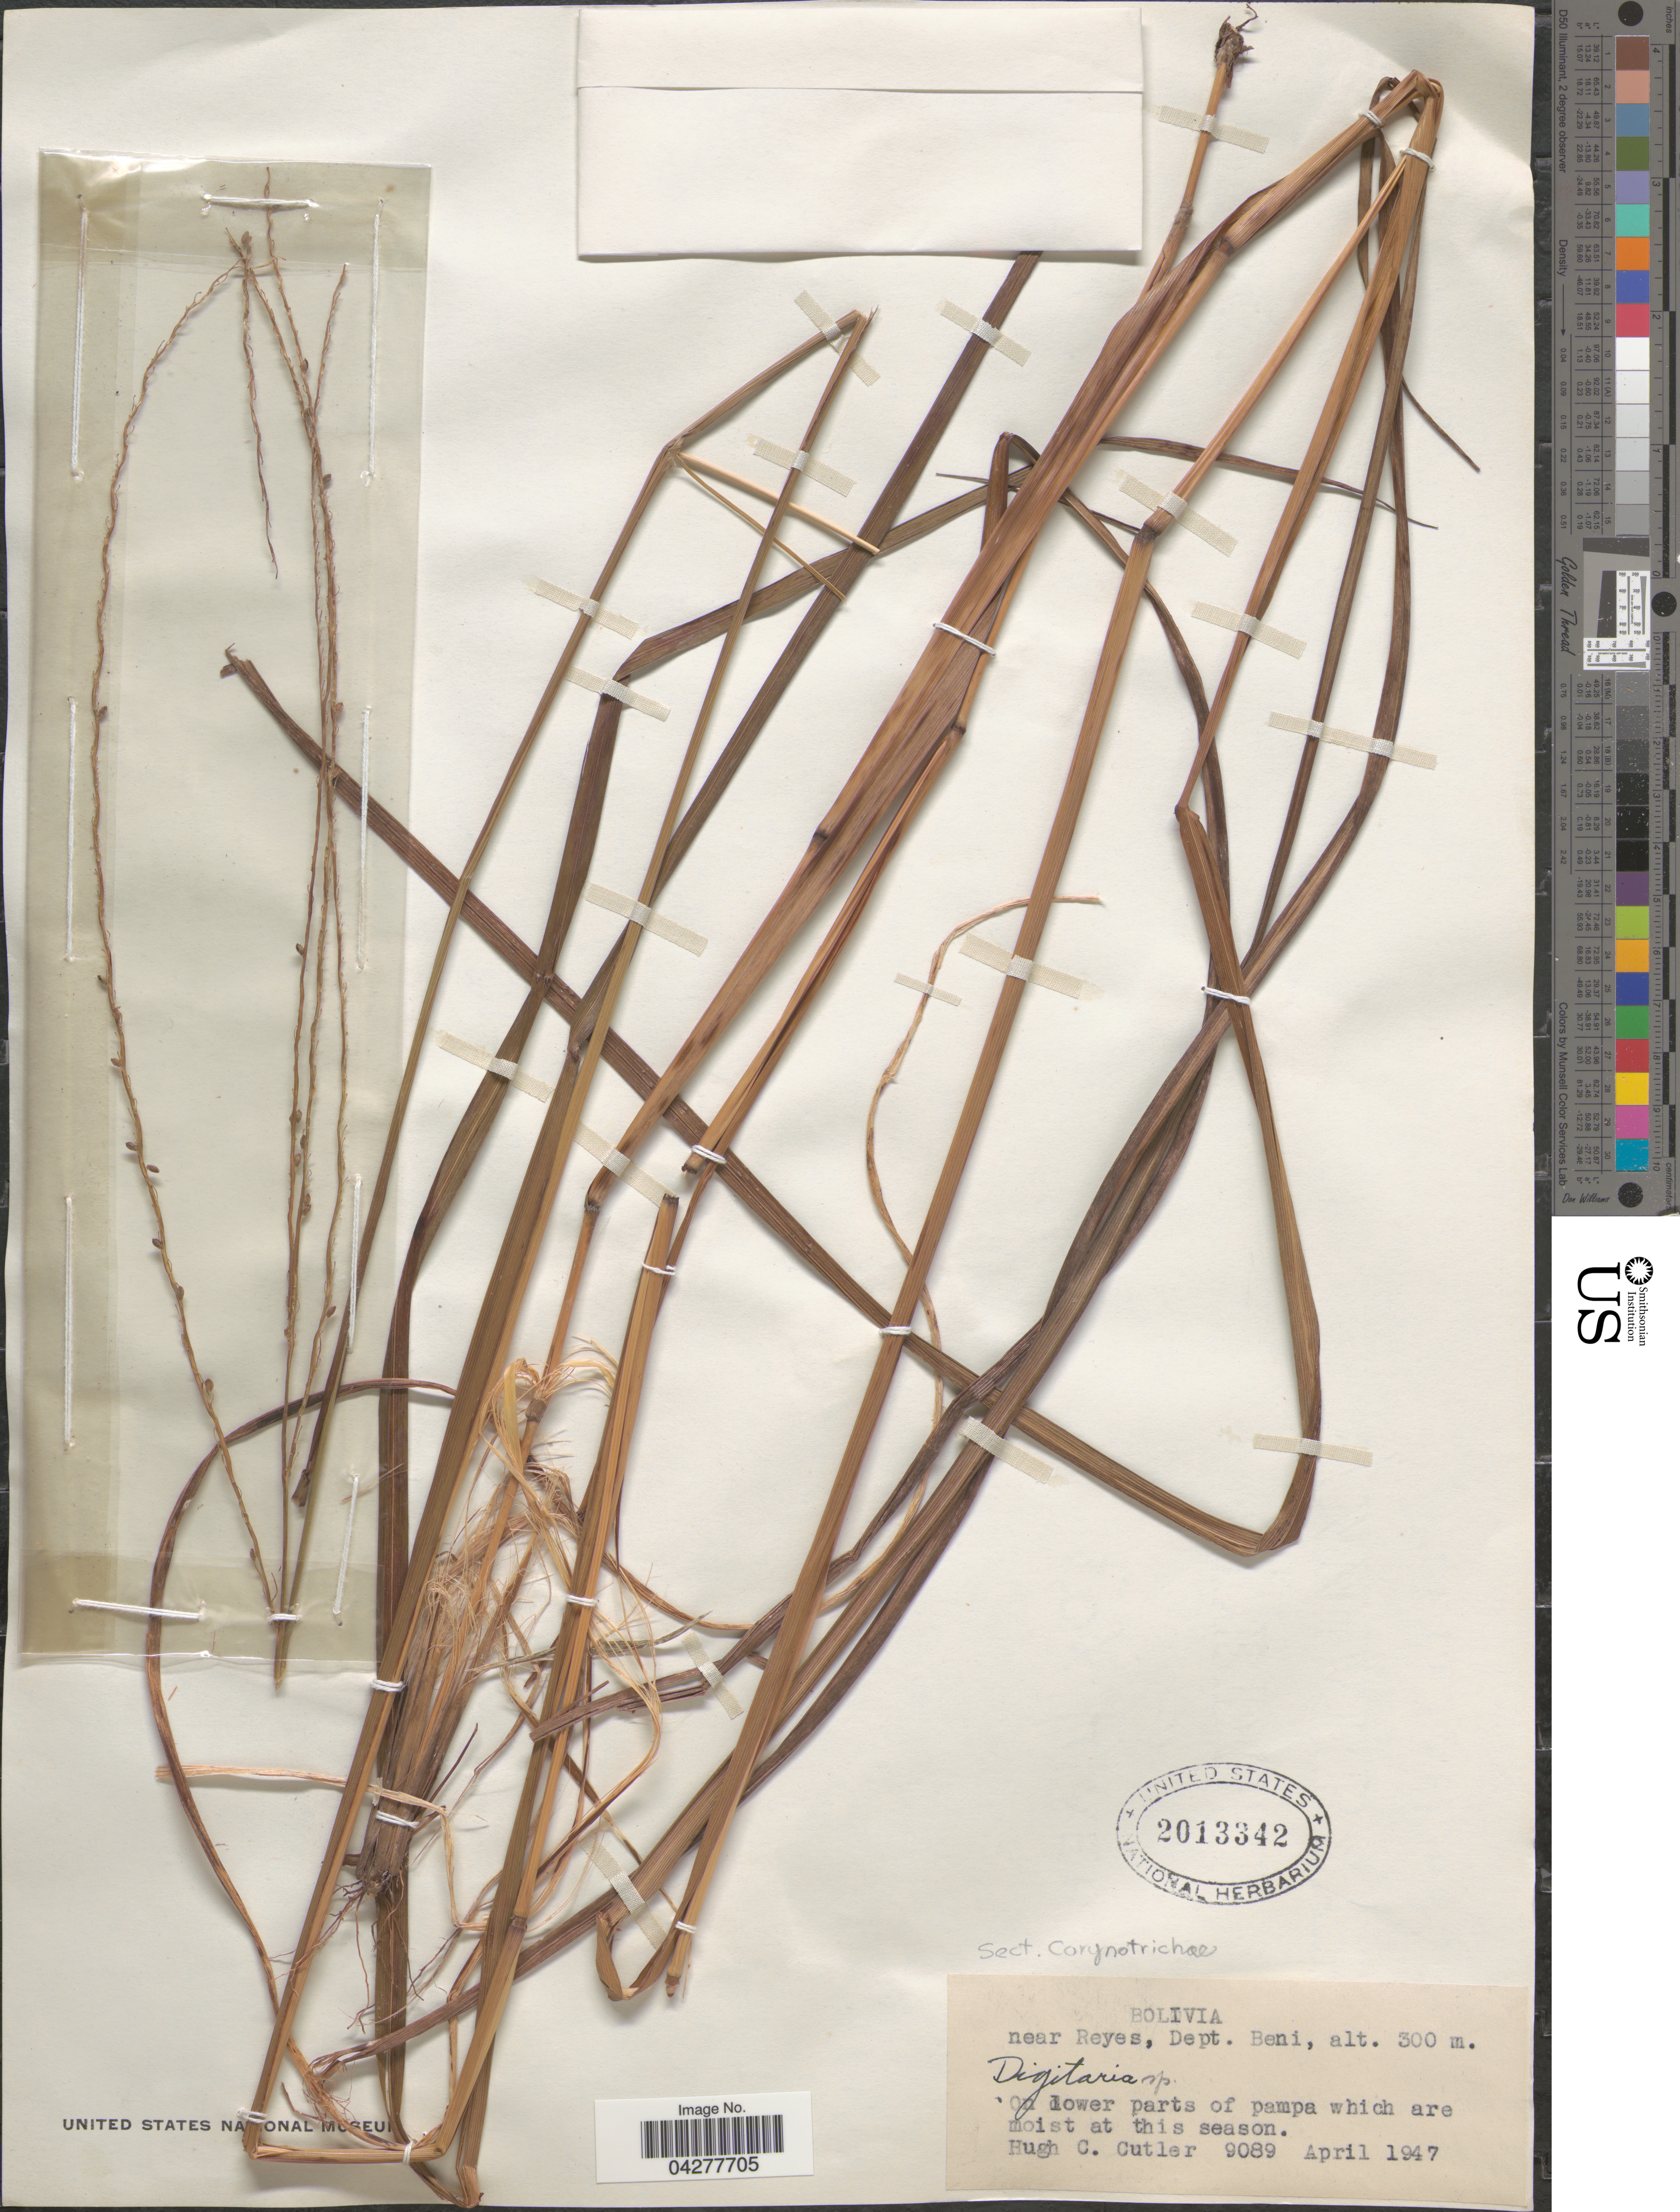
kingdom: Plantae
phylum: Tracheophyta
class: Liliopsida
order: Poales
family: Poaceae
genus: Digitaria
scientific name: Digitaria sp.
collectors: H. C. Cutler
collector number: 9089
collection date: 1947-04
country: Bolivia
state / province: Beni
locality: Near Reyes, Dept. Beni.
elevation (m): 300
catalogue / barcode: US 2013342